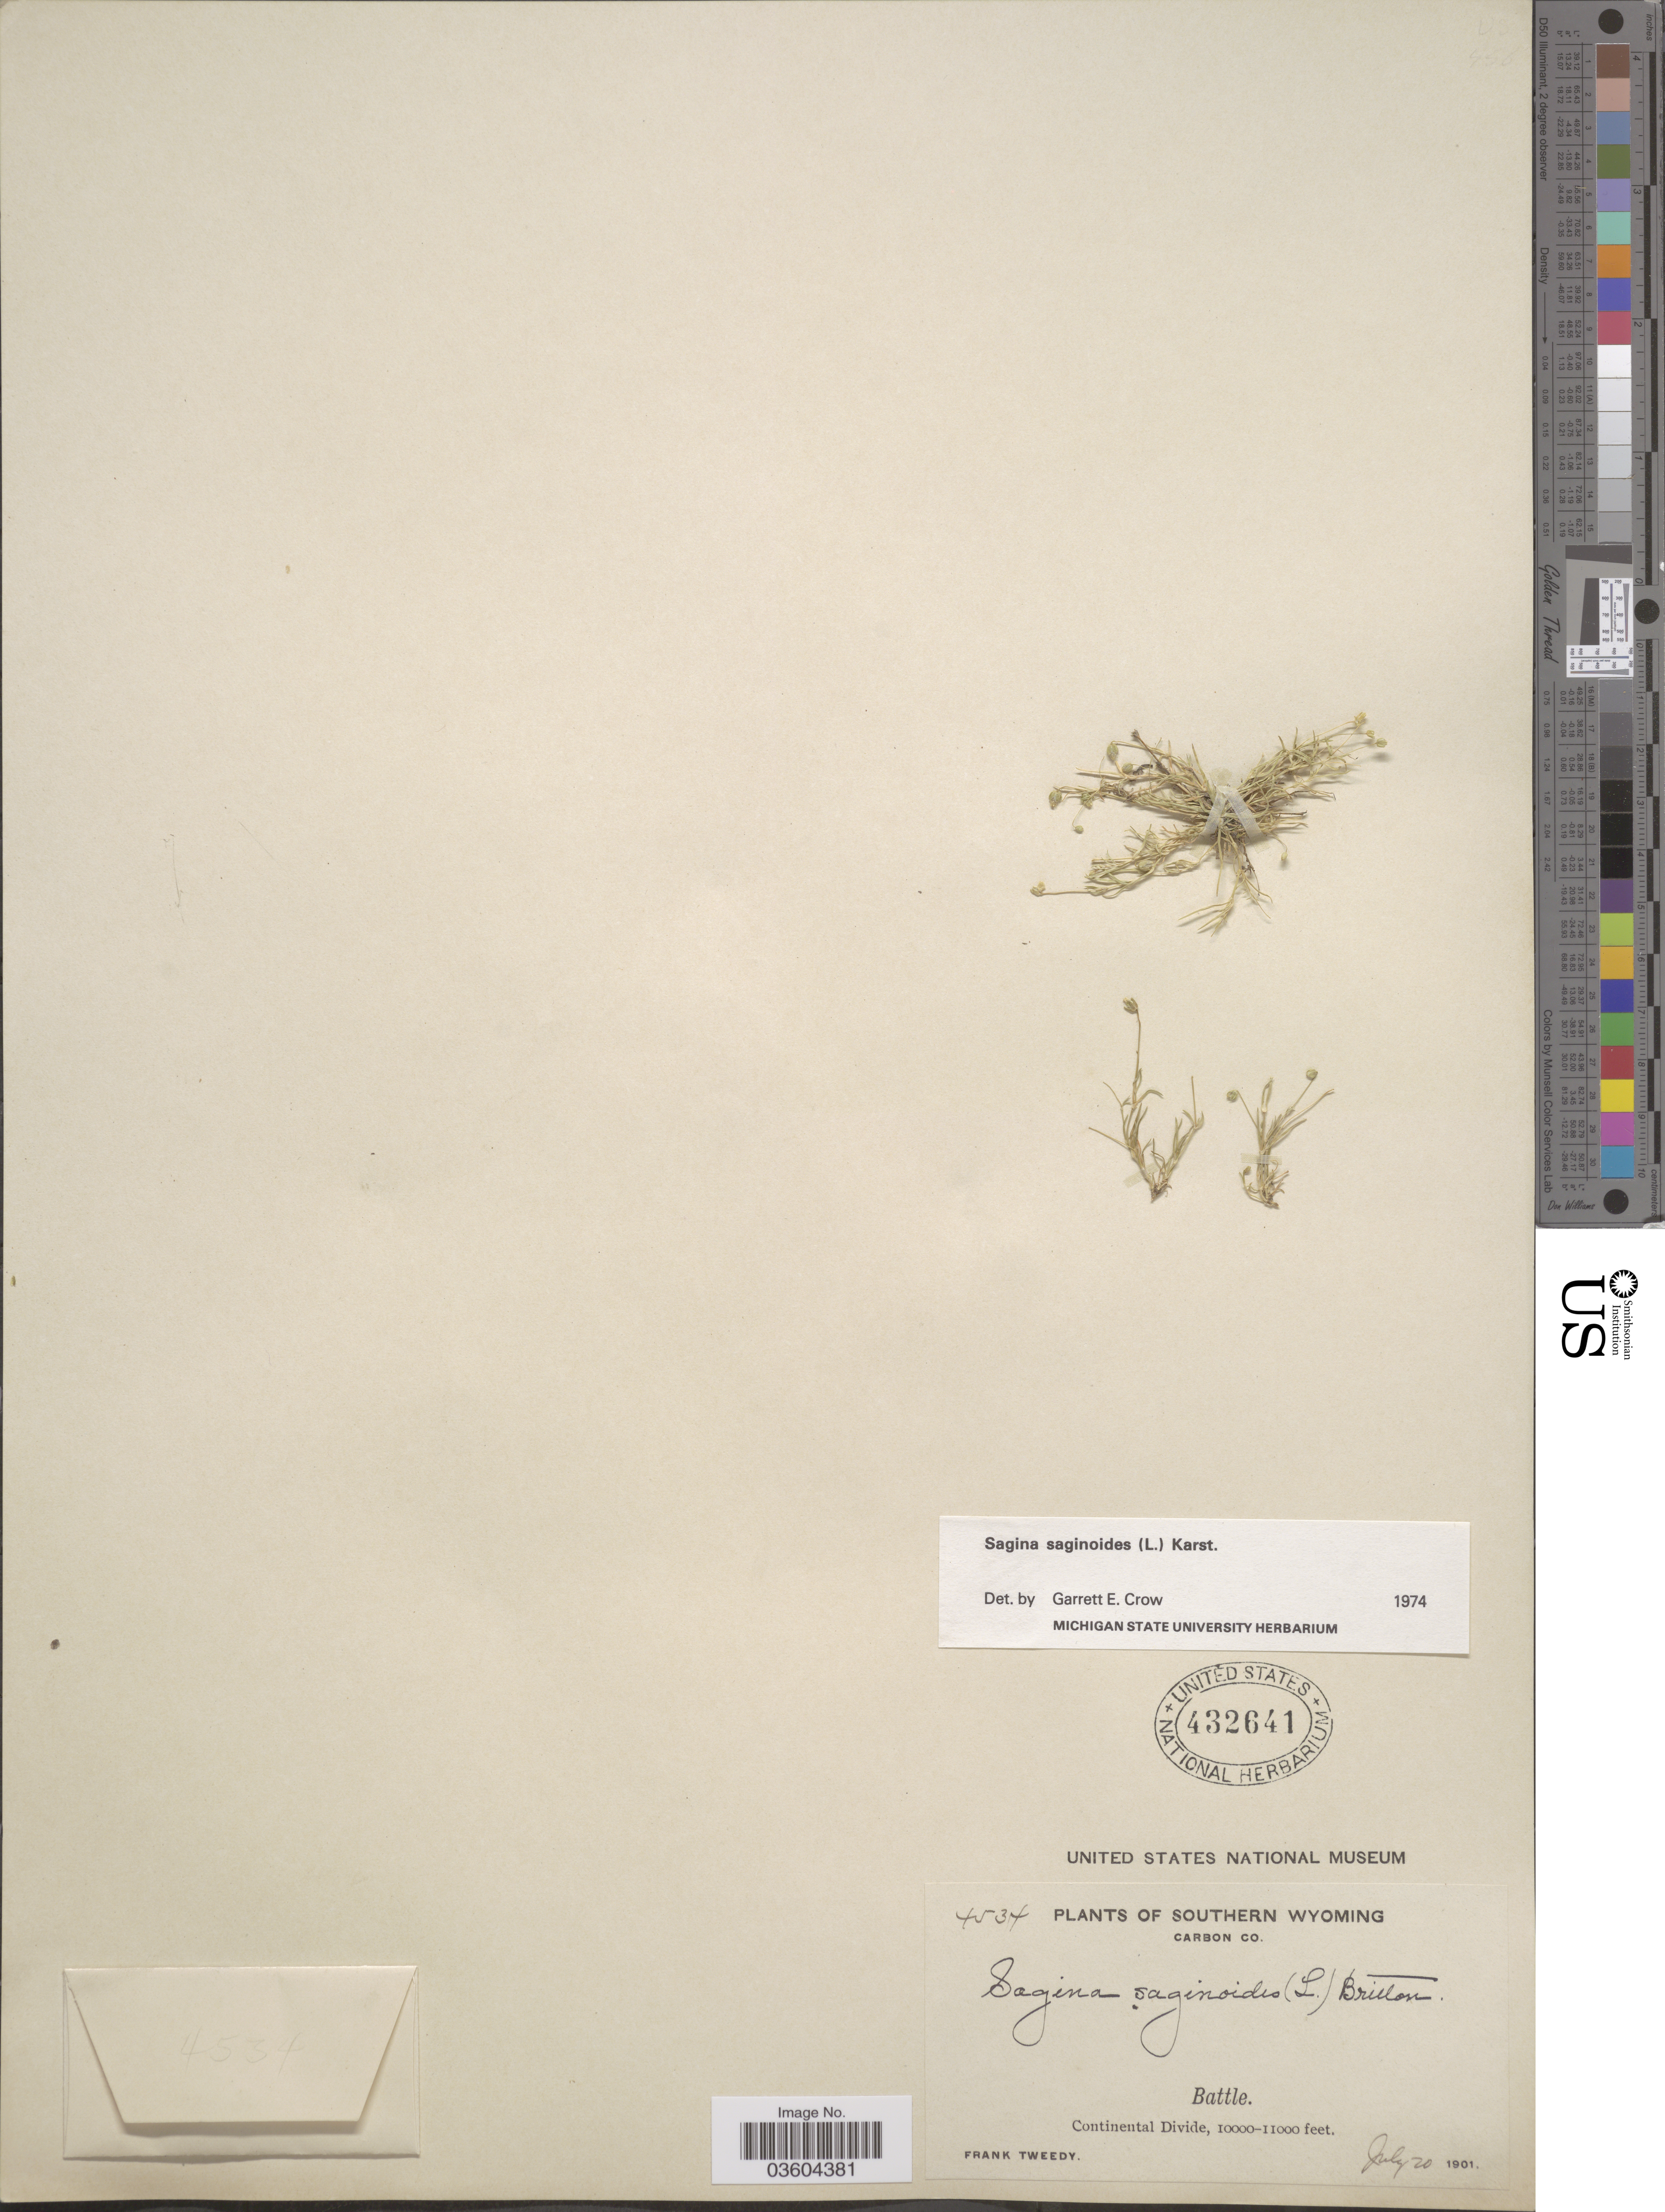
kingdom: Plantae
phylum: Tracheophyta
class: Magnoliopsida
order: Caryophyllales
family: Caryophyllaceae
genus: Sagina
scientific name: Sagina saginoides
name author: (L.) H. Karst.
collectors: F. Tweedy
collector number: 4534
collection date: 1901-07-20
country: United States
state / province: Wyoming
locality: Southern Wyoming. Carbon Co. Battle. Continental Divide.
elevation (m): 3048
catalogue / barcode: US 432641